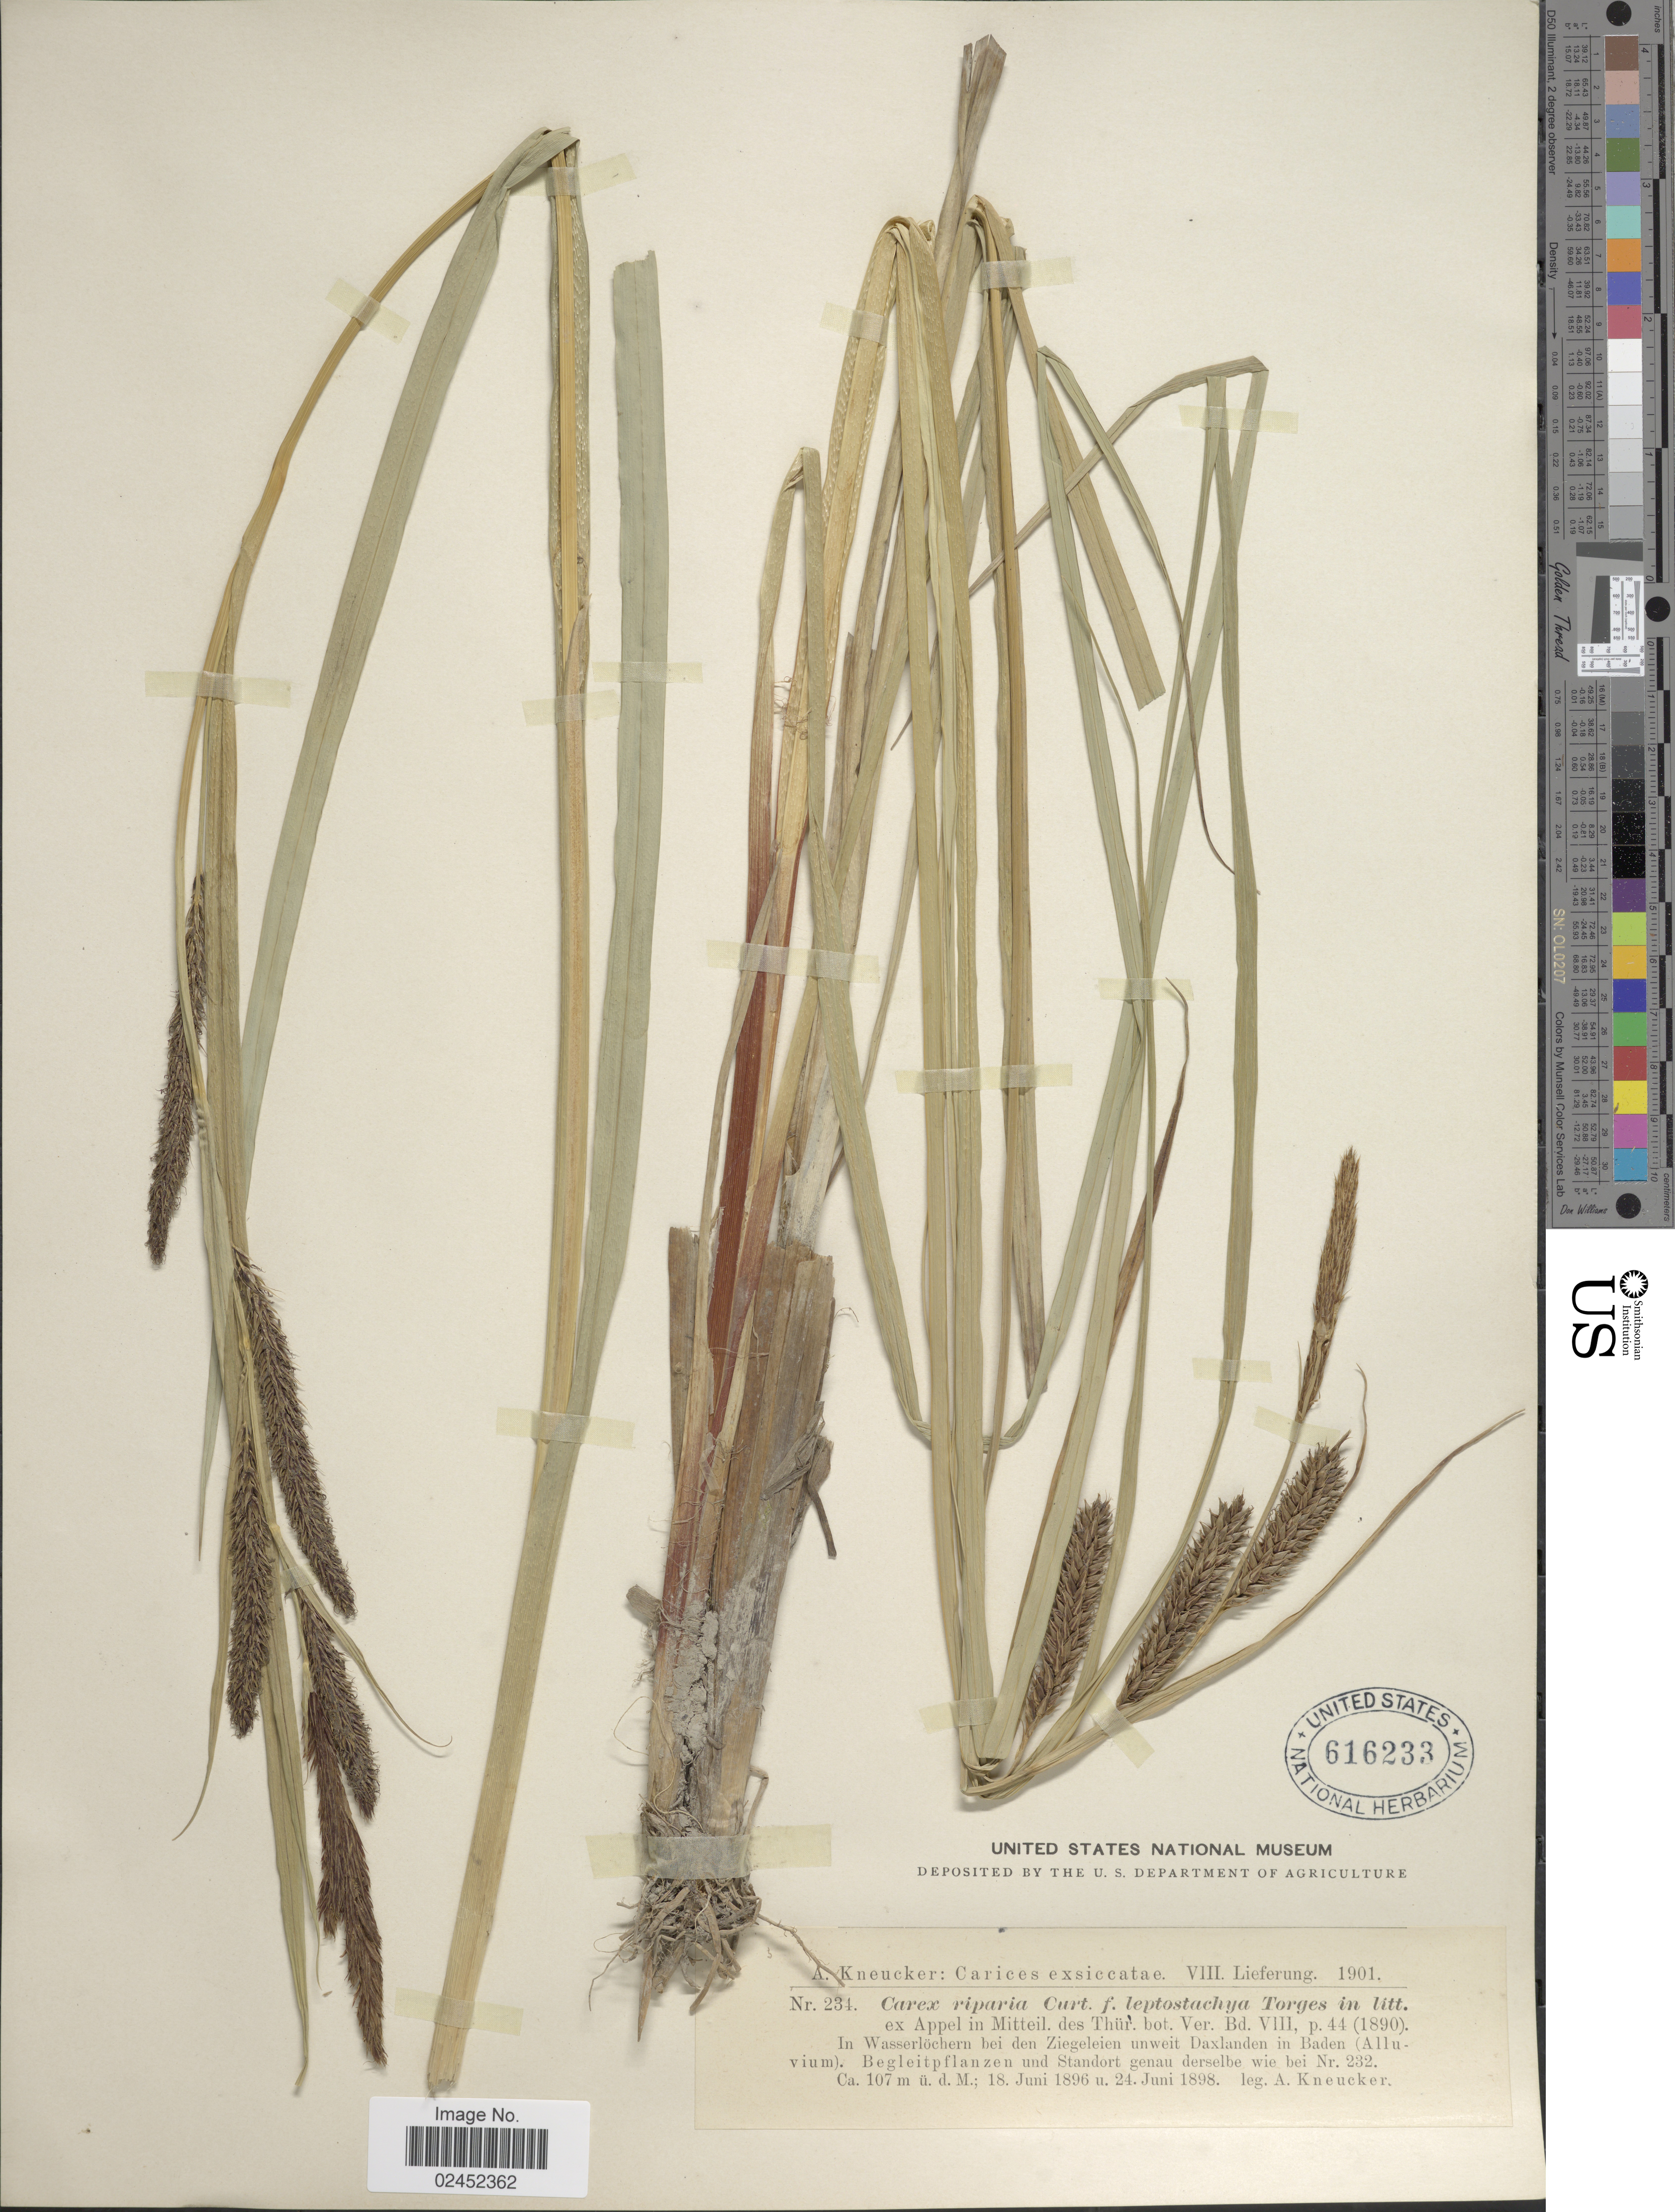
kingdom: Plantae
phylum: Tracheophyta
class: Liliopsida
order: Poales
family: Cyperaceae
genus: Carex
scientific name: Carex riparia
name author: Curtis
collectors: A. Kneucker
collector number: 234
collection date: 1896-06-18/1898-06-24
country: Germany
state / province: Baden-Württemberg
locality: In Wasserlochern bei den Ziegeleien unweit Daxlanden in Baden (Alluvium).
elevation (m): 107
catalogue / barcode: US 16233